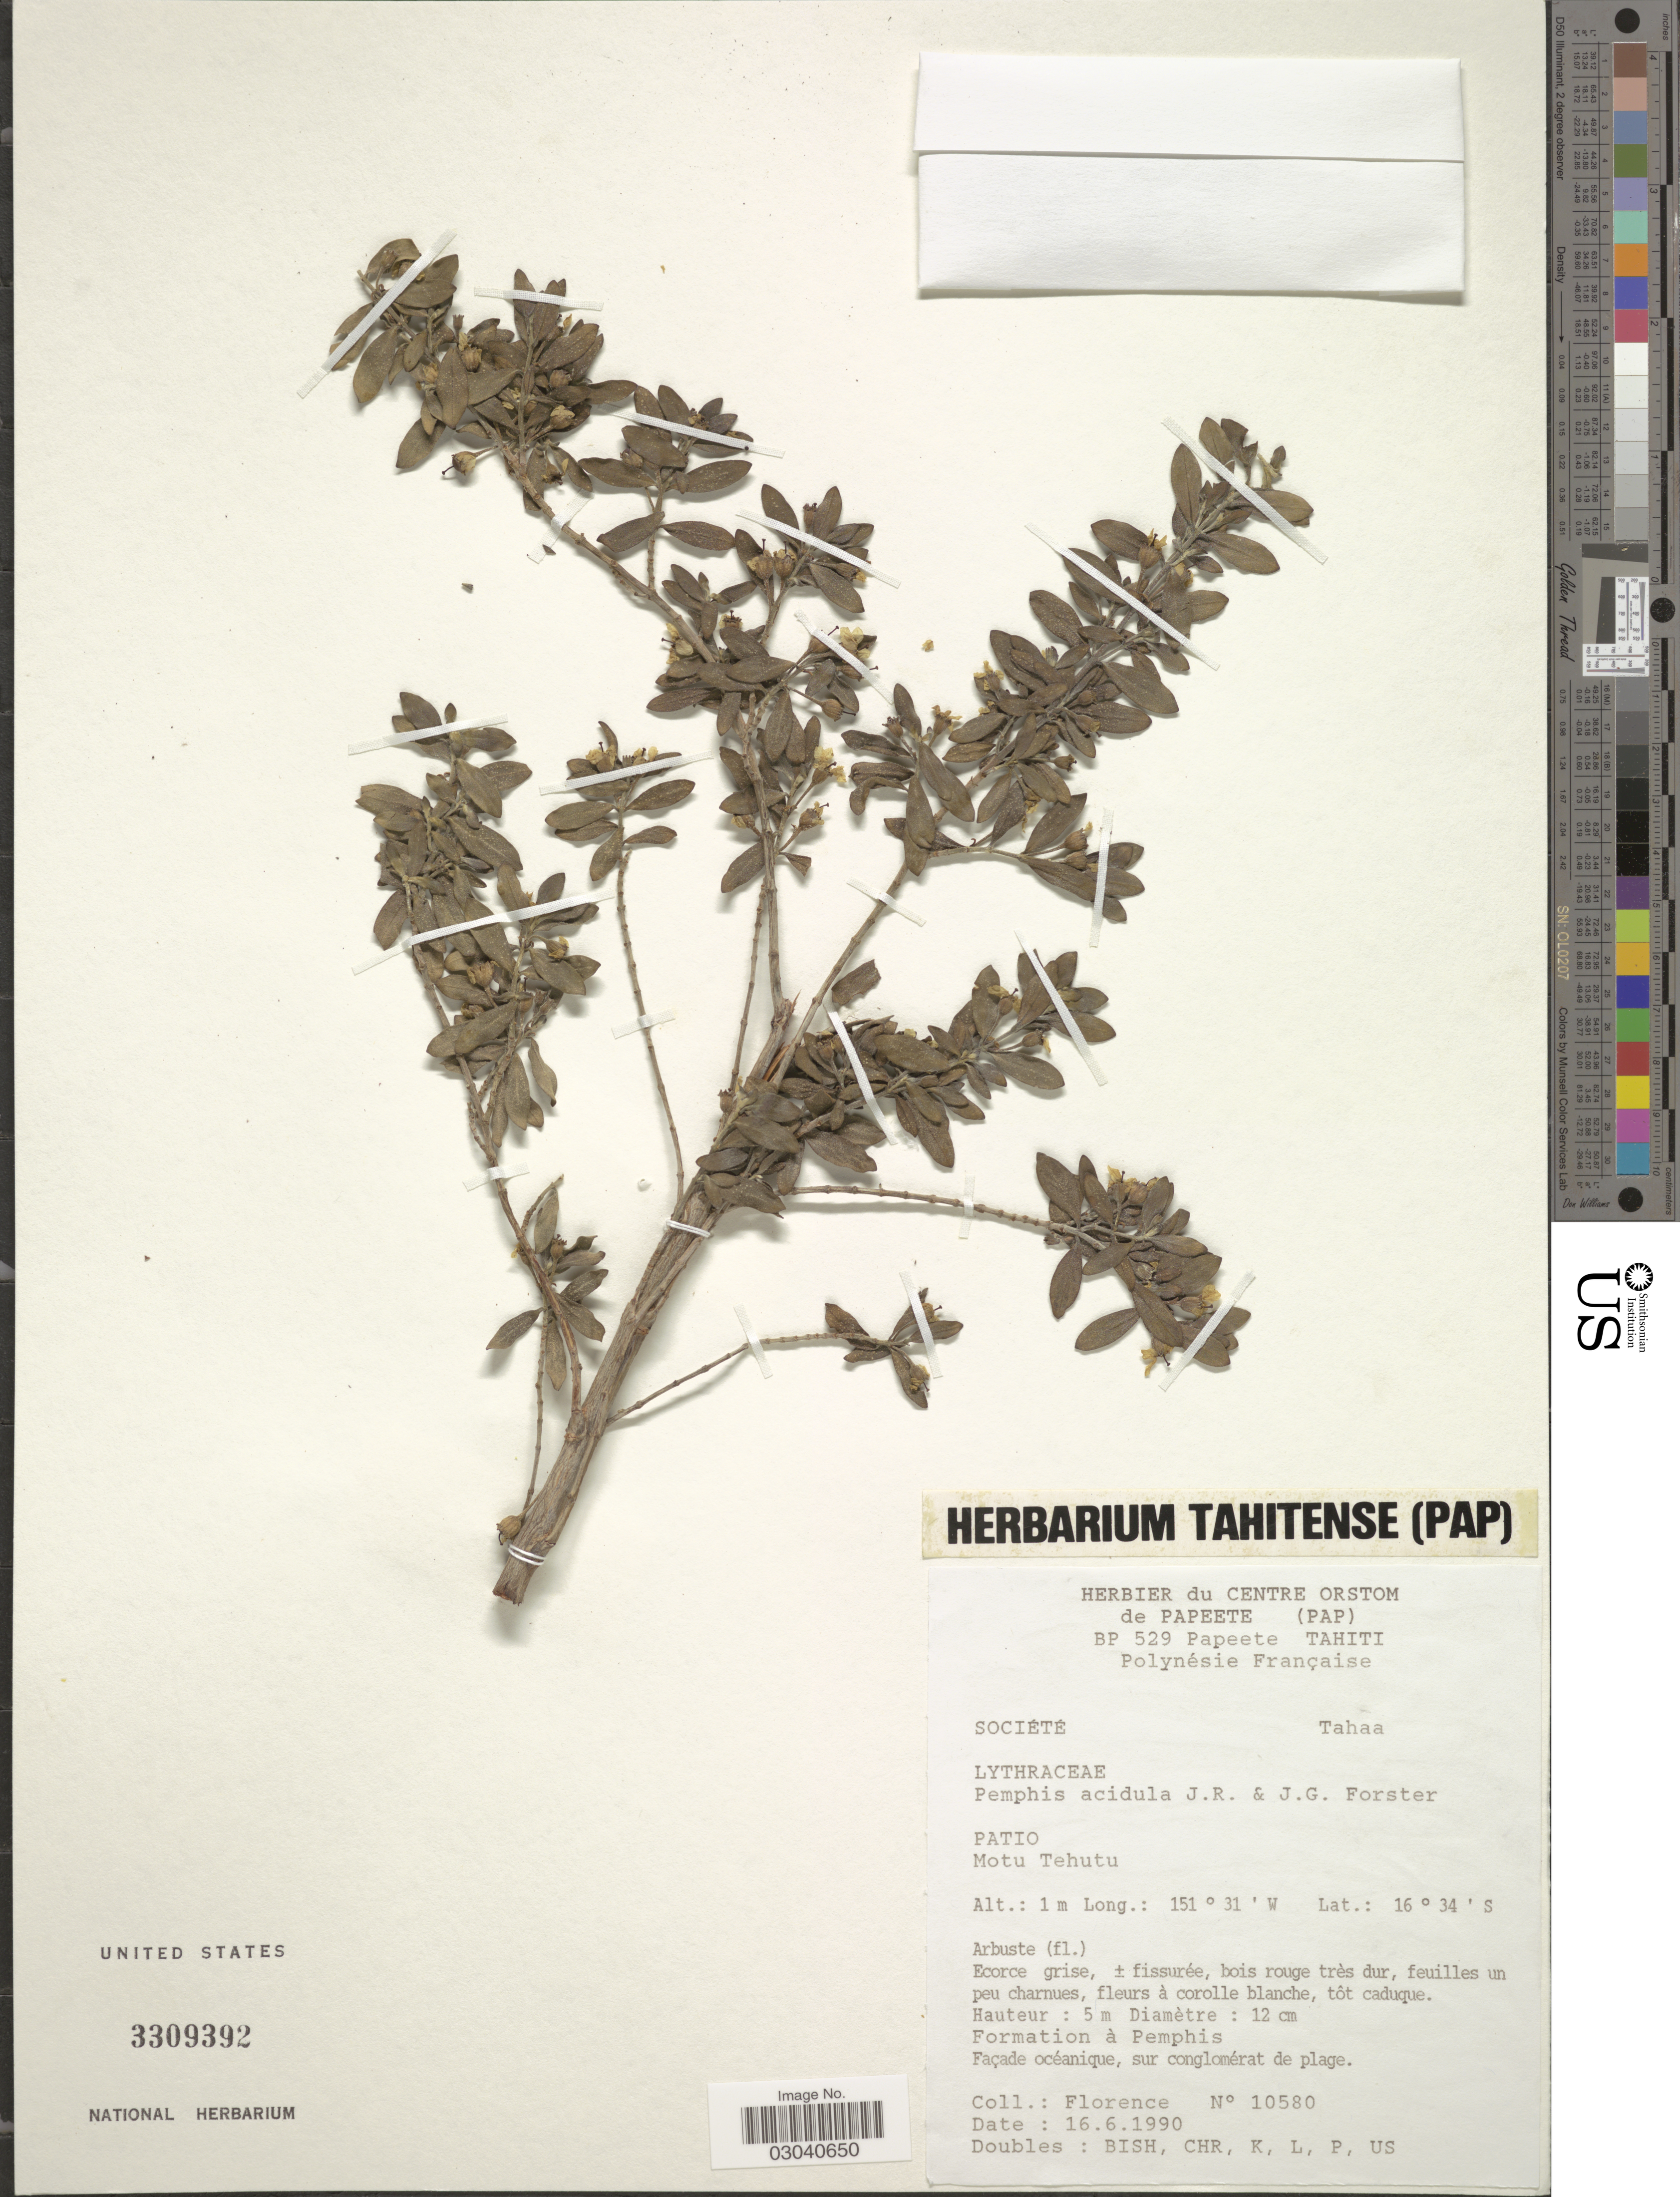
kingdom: Plantae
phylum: Tracheophyta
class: Magnoliopsida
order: Myrtales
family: Lythraceae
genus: Pemphis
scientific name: Pemphis acidula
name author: J.R. Forst. & G. Forst.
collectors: -. Florence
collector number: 10580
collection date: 1990-06-16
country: French Polynesia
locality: Sociéte. Tahaa. Patio. Motu Tehutu.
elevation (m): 1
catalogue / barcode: US 3309392